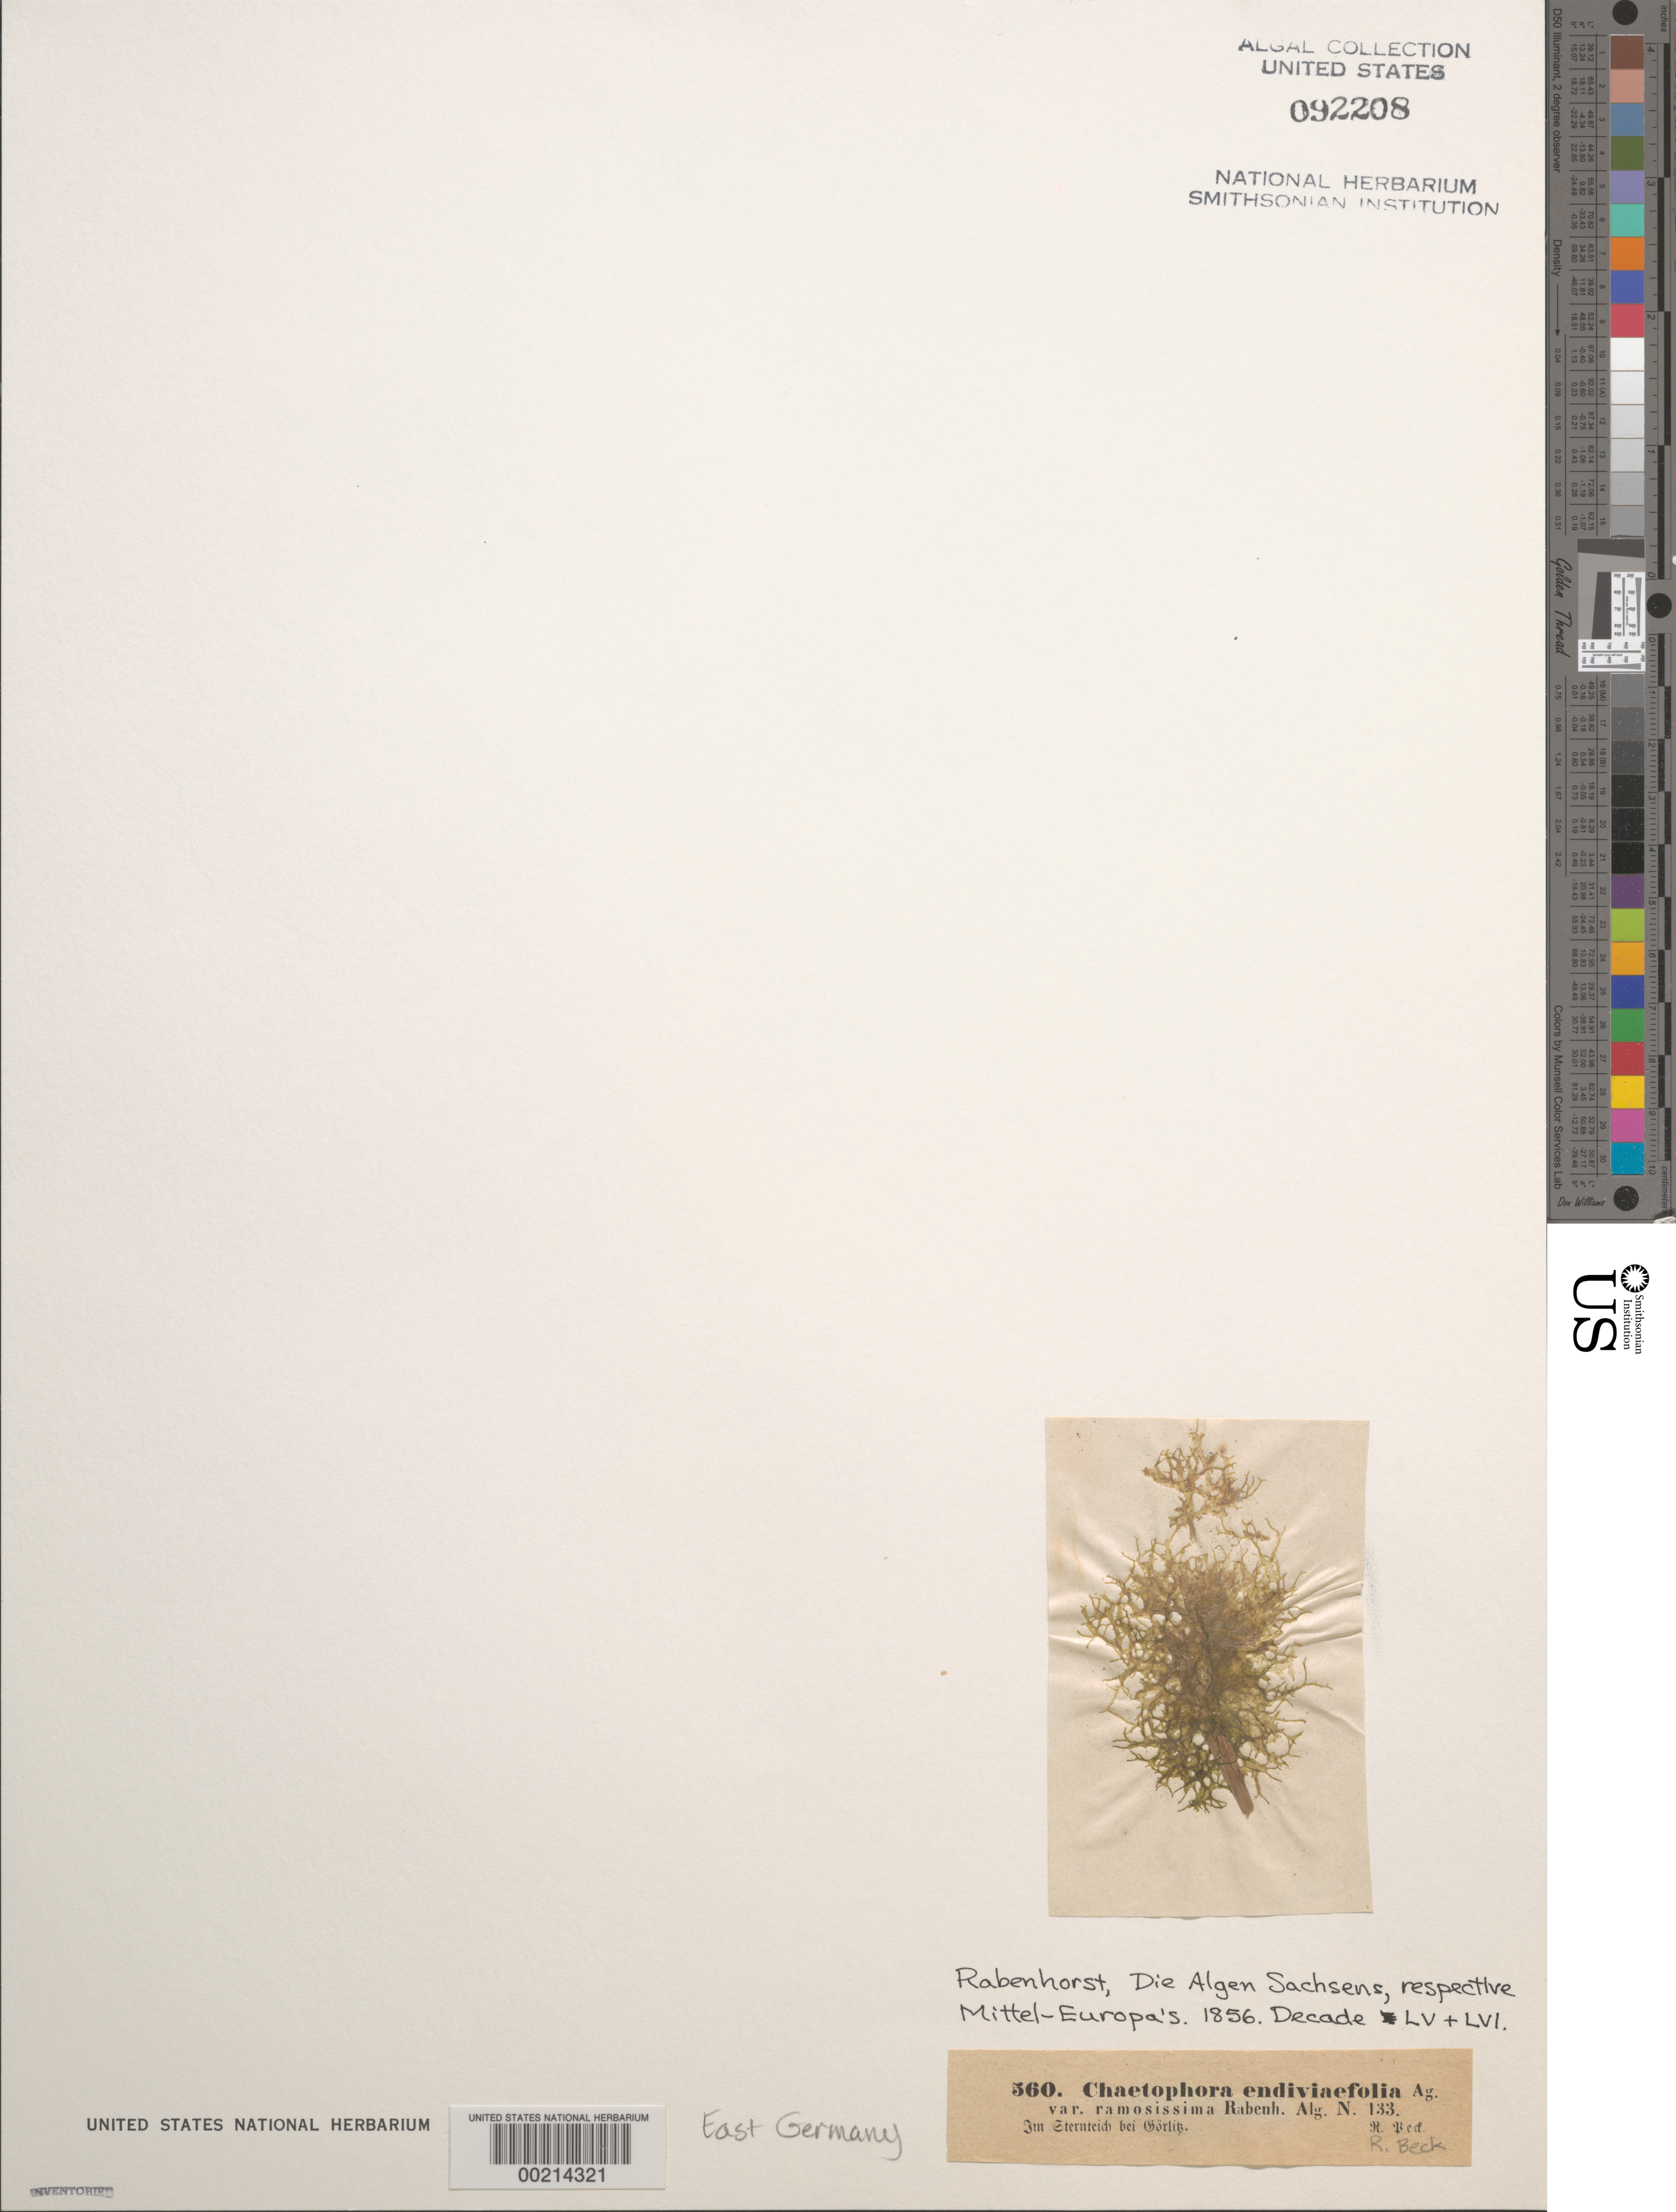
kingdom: Plantae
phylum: Tracheophyta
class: Magnoliopsida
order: Asterales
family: Asteraceae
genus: Chaetophora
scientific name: Chaetophora lobata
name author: Schrank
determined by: Algae name updating Project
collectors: R. Beck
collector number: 560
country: Germany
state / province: Sachsen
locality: Dresden District. Sternteich near gorlitz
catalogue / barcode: US 92208